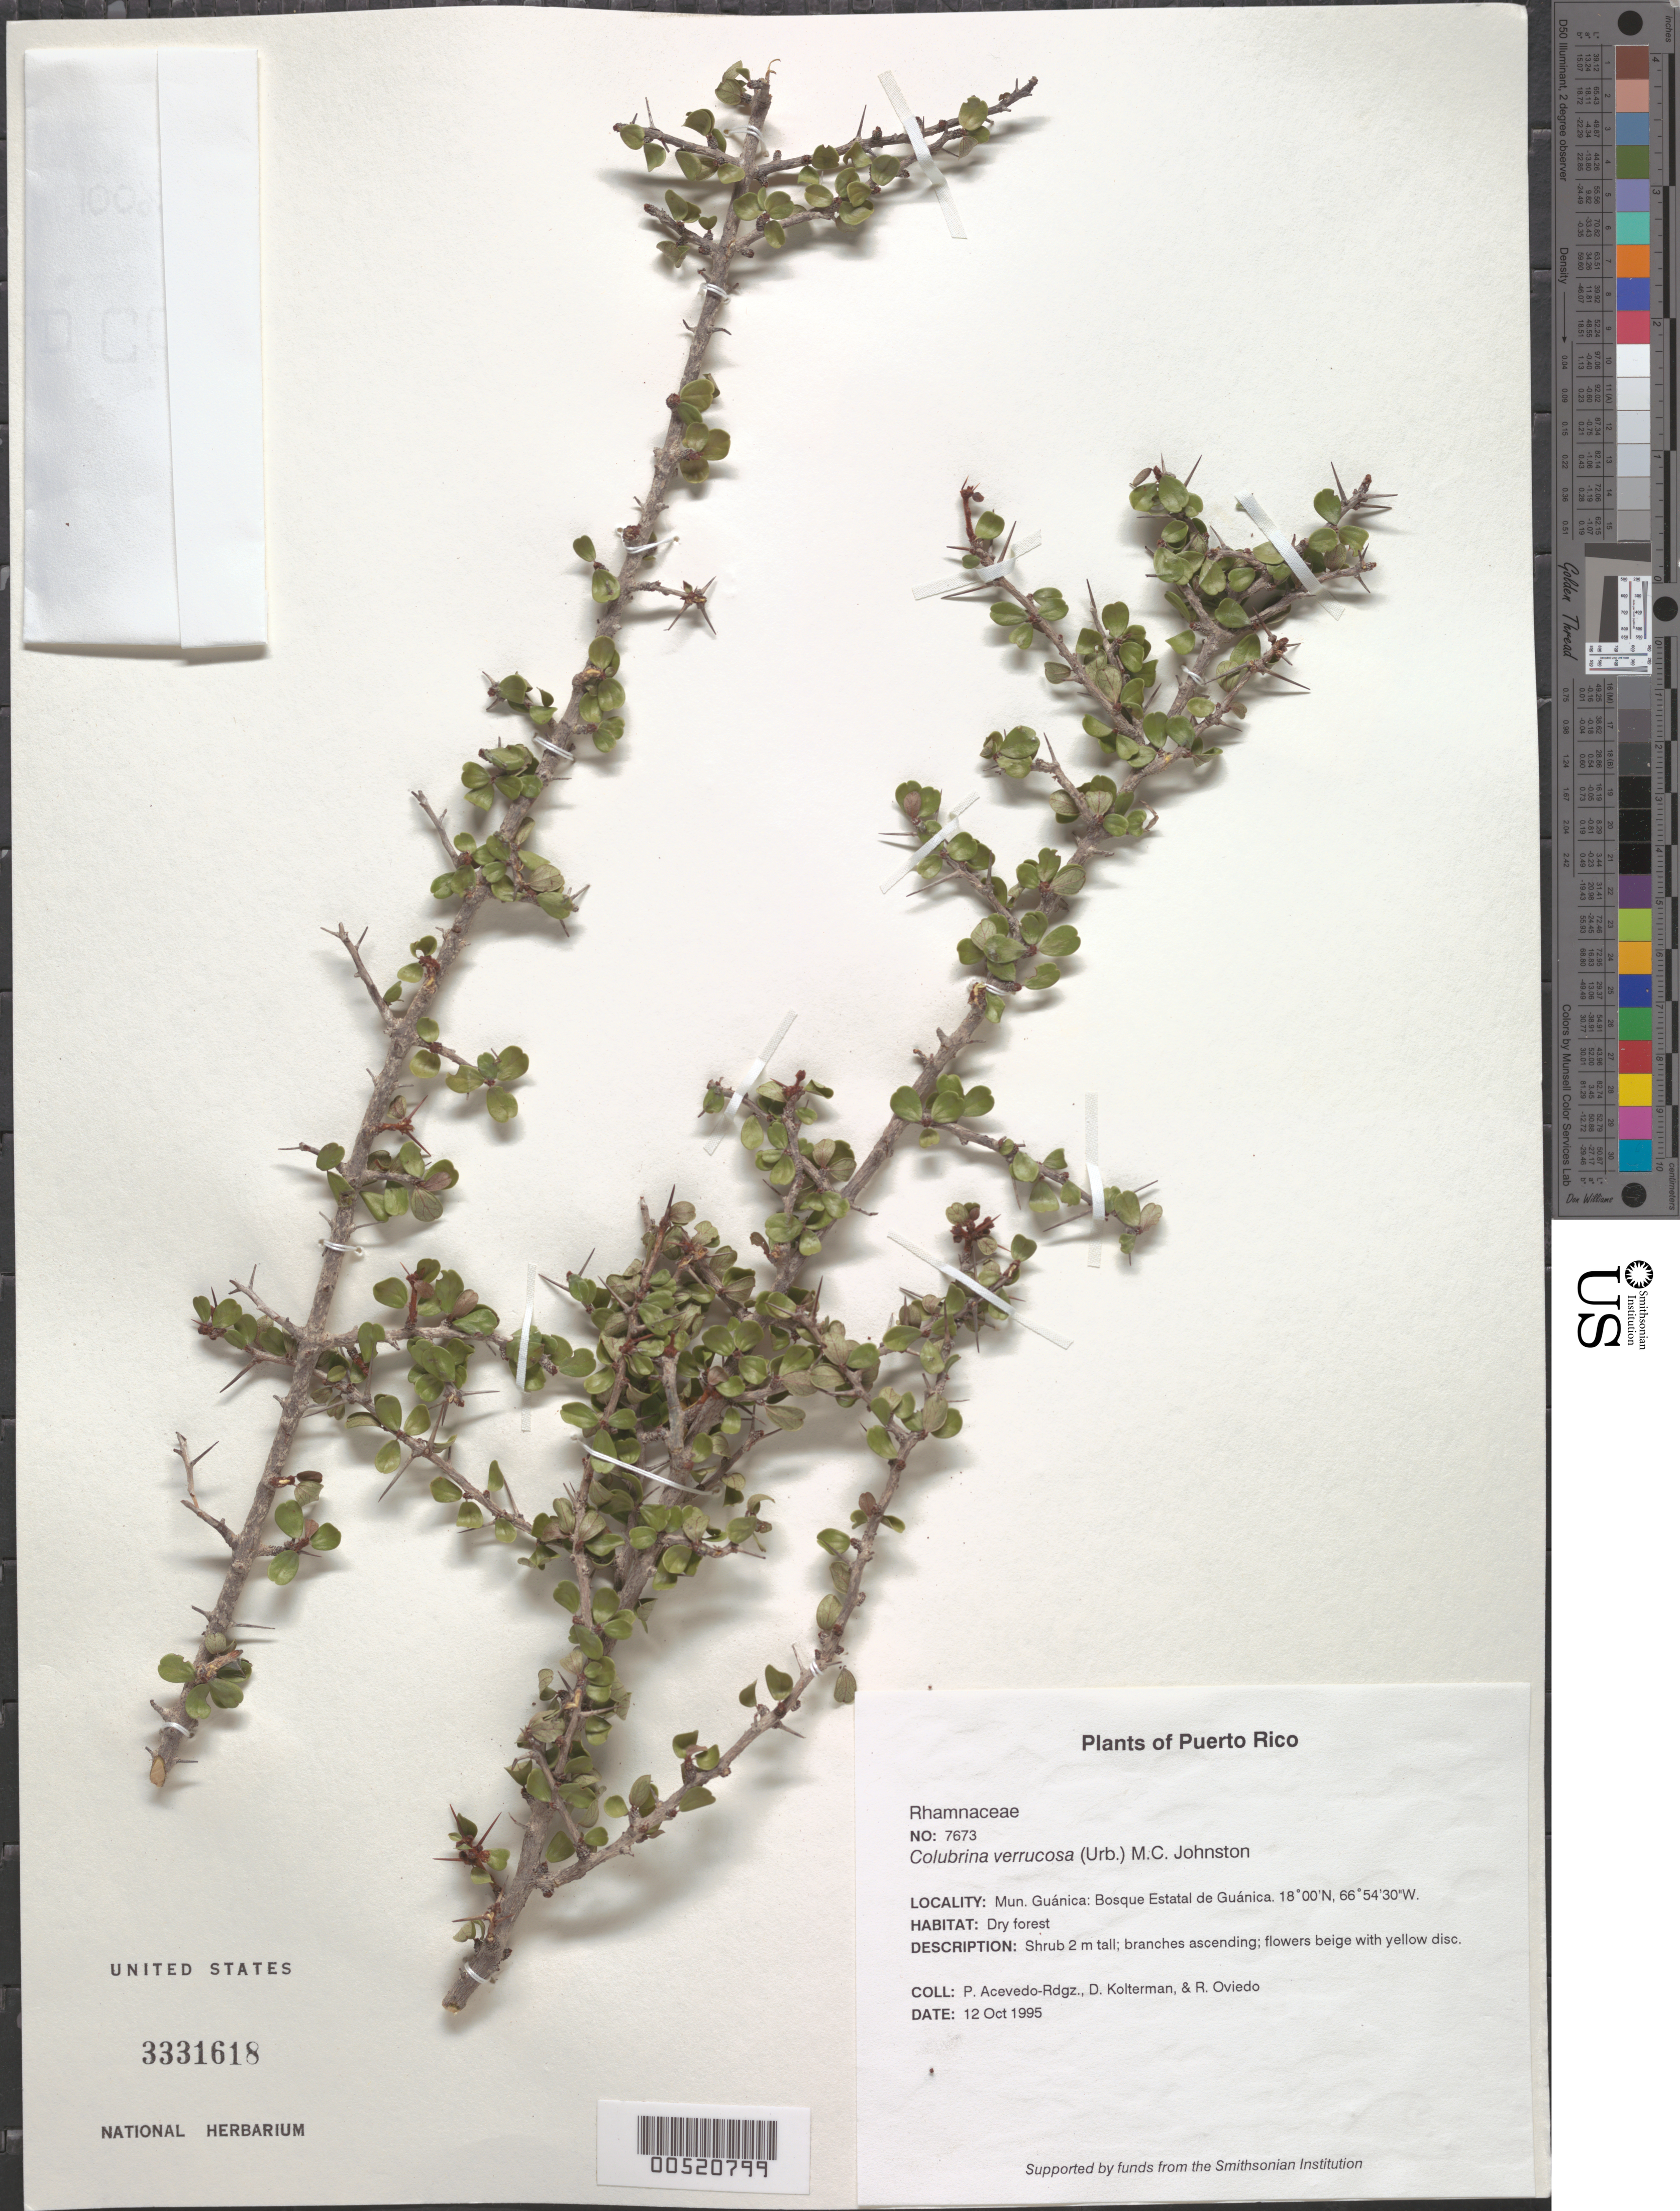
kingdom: Plantae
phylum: Tracheophyta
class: Magnoliopsida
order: Rosales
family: Rhamnaceae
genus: Colubrina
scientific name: Colubrina verrucosa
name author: (Urb.) M.C. Johnst.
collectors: P. Acevedo-Rodr., D. Kolterman & R. Oviedo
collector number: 7673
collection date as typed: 12 Oct 1995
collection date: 1995-10-12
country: Puerto Rico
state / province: Guánica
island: Puerto Rico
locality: Guánica; Bosque Estatal de Guánica; along trail off main road to Ranger's station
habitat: Dry forest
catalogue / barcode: US 3331618